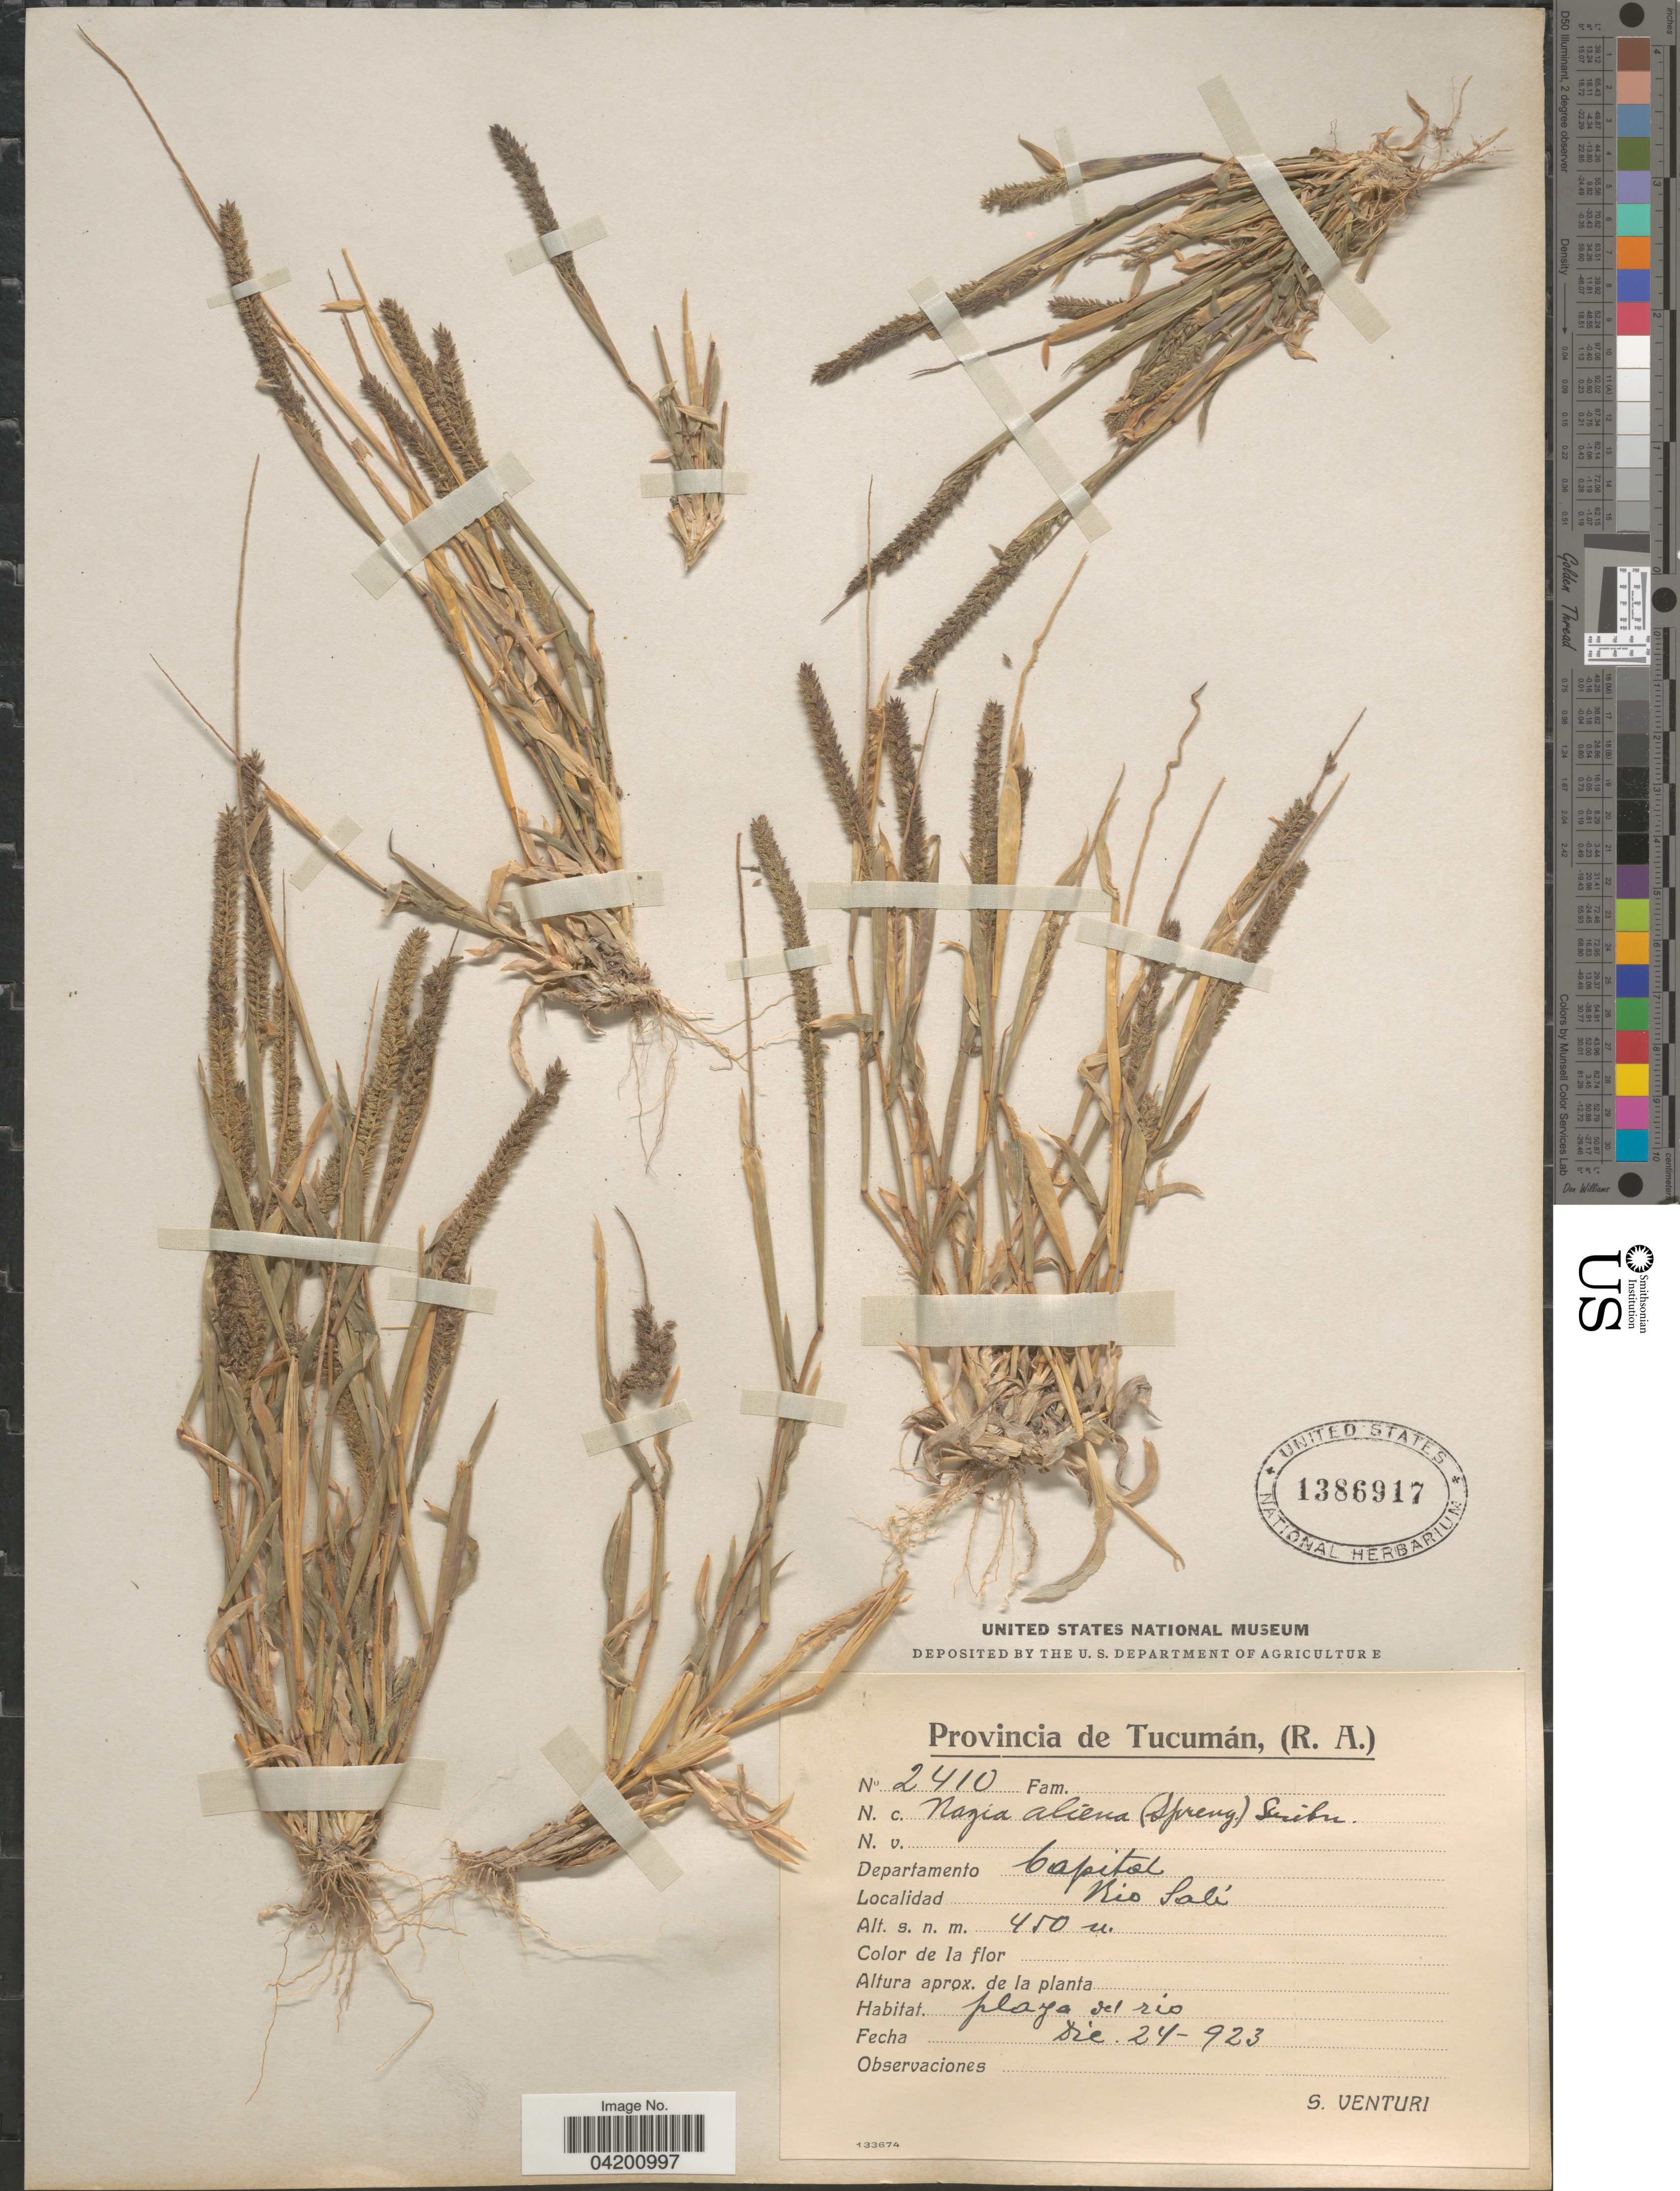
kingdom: Plantae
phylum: Tracheophyta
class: Liliopsida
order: Poales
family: Poaceae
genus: Tragus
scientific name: Tragus berteronianus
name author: Schult.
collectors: S. Venturi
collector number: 2410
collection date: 1923-12-24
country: Argentina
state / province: Tucuman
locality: Departamento Capital. Rio Sali.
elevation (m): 450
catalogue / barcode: US 1386917